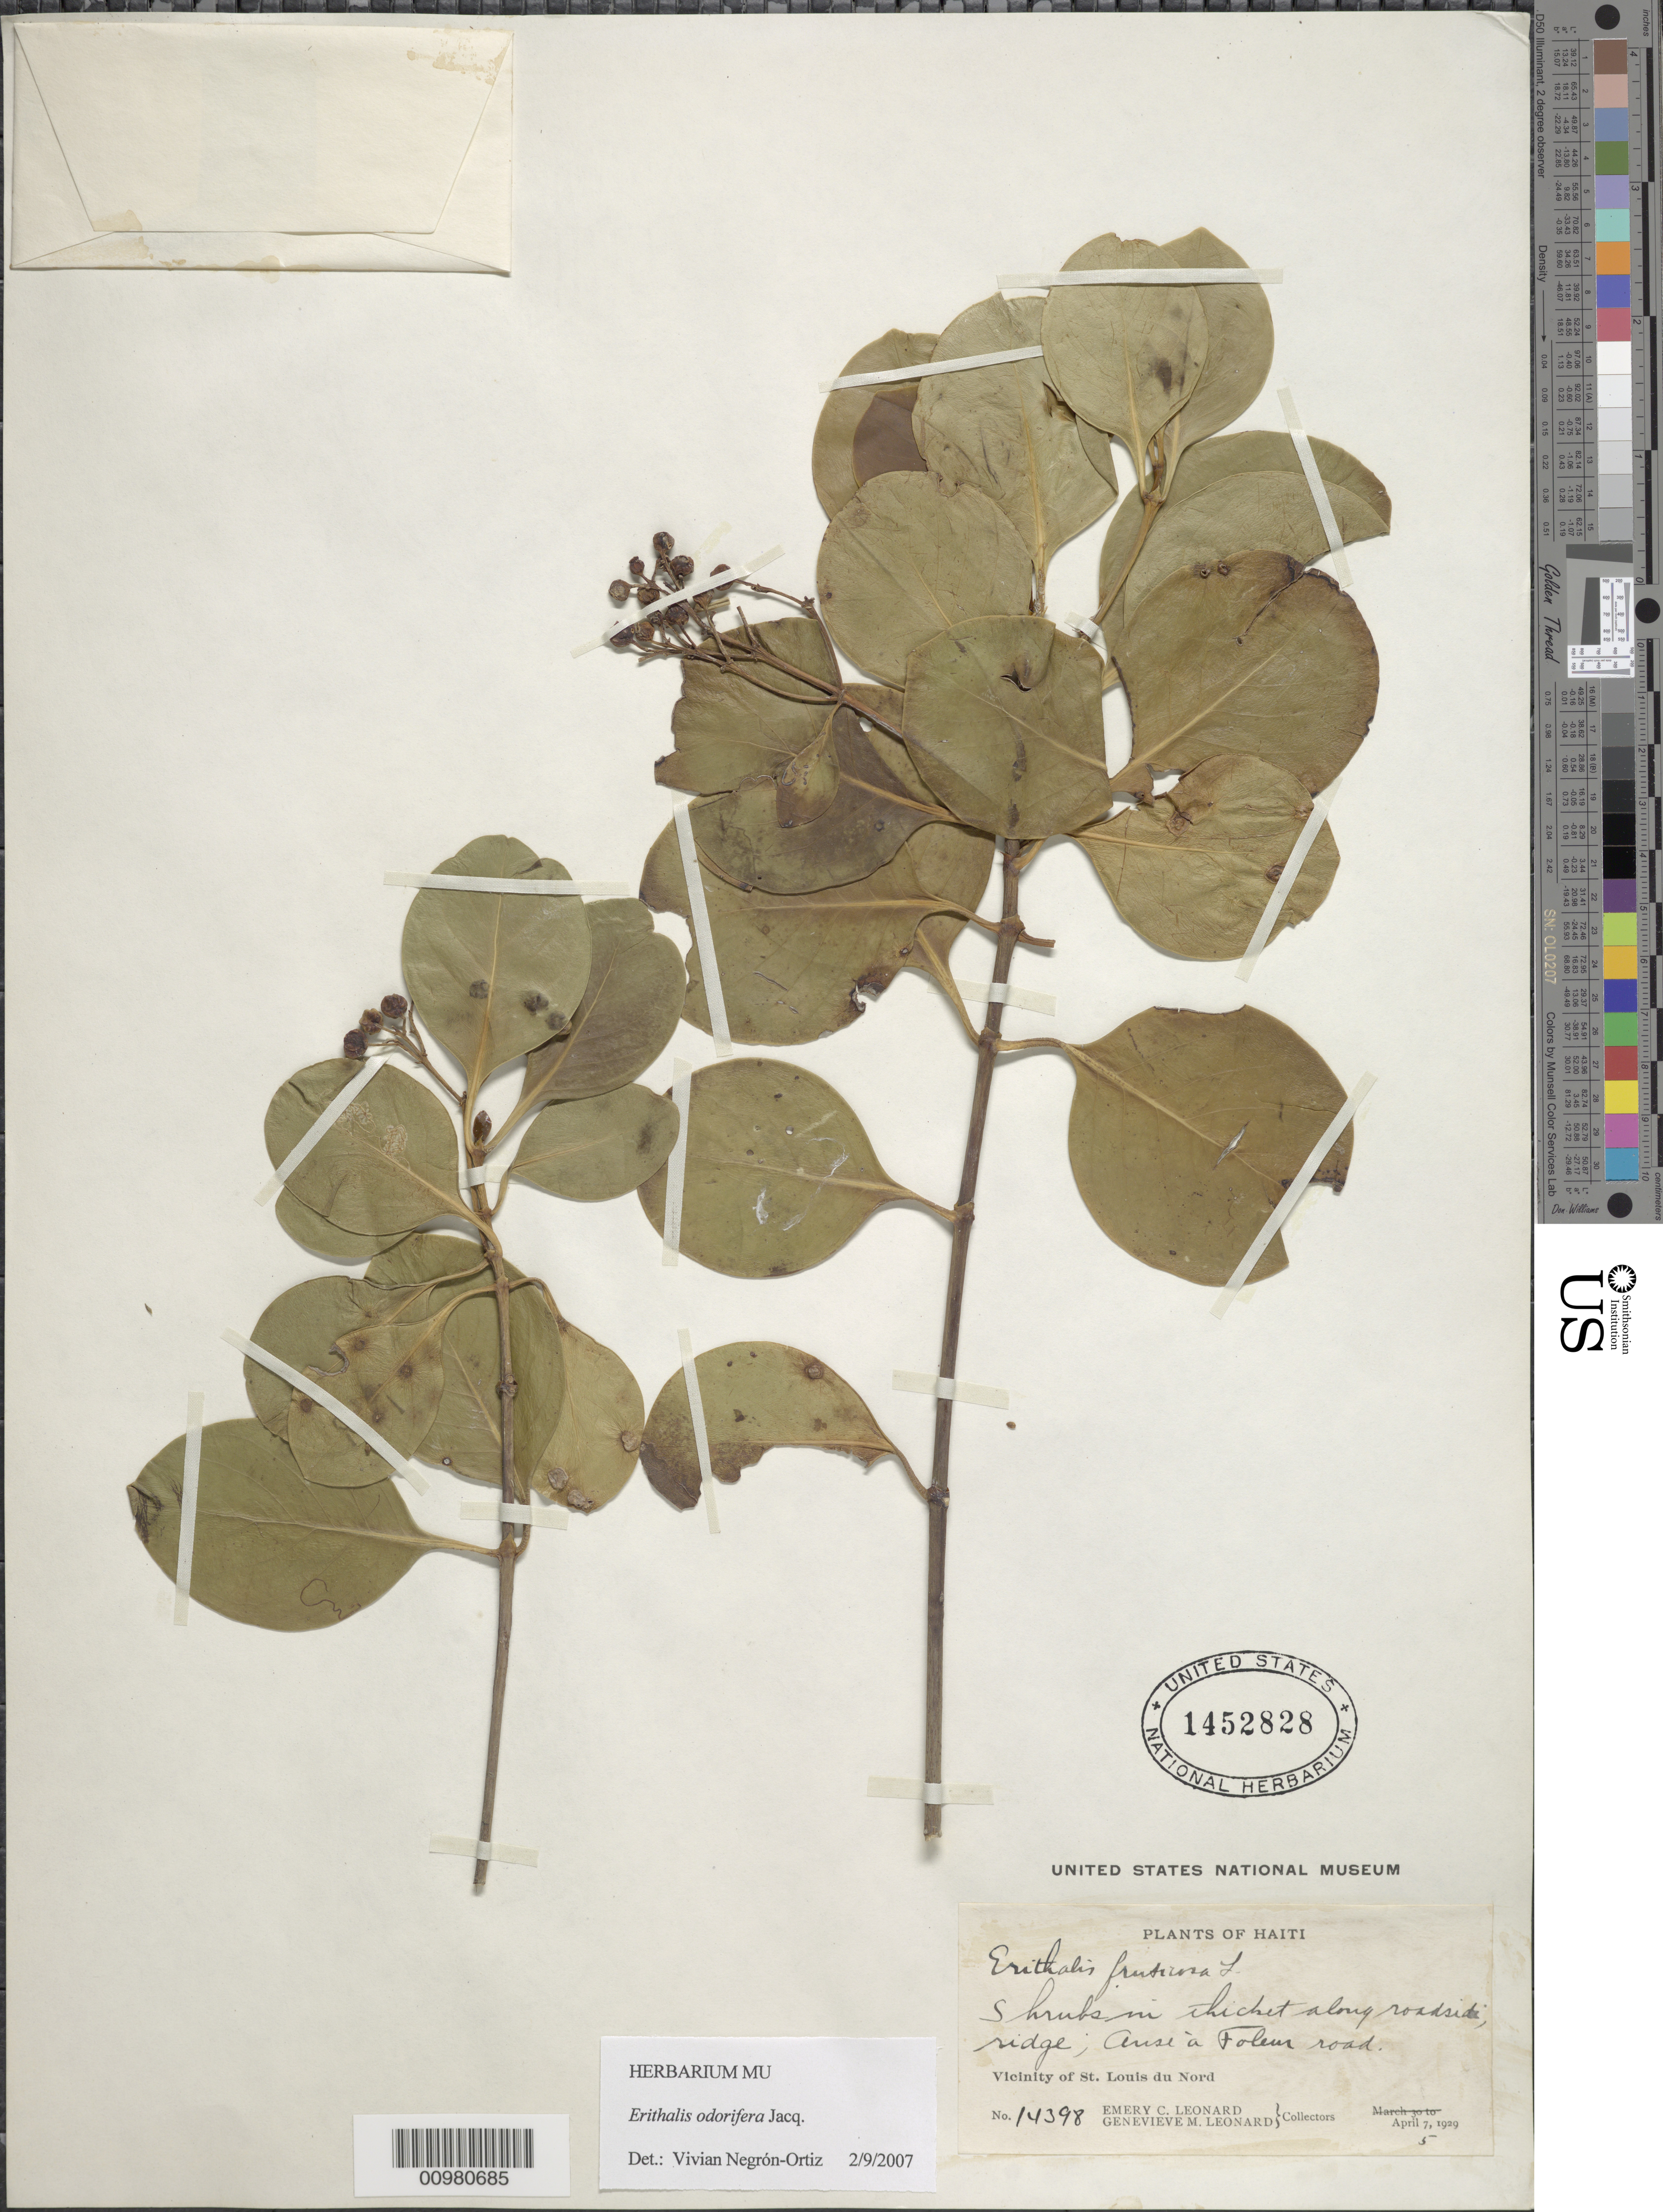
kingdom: Plantae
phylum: Tracheophyta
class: Magnoliopsida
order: Gentianales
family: Rubiaceae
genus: Erithalis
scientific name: Erithalis odorifera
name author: Jacq.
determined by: Negrón-Ortiz, V.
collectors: E. C. Leonard & G. M. Leonard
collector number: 14398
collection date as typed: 05 Apr 1929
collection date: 1929-04-05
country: Haiti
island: Hispaniola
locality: Vicinity of St. Louis du Nord, Anse a Foleur road.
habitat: In thicket along roadside; ridge.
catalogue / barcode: US 1452